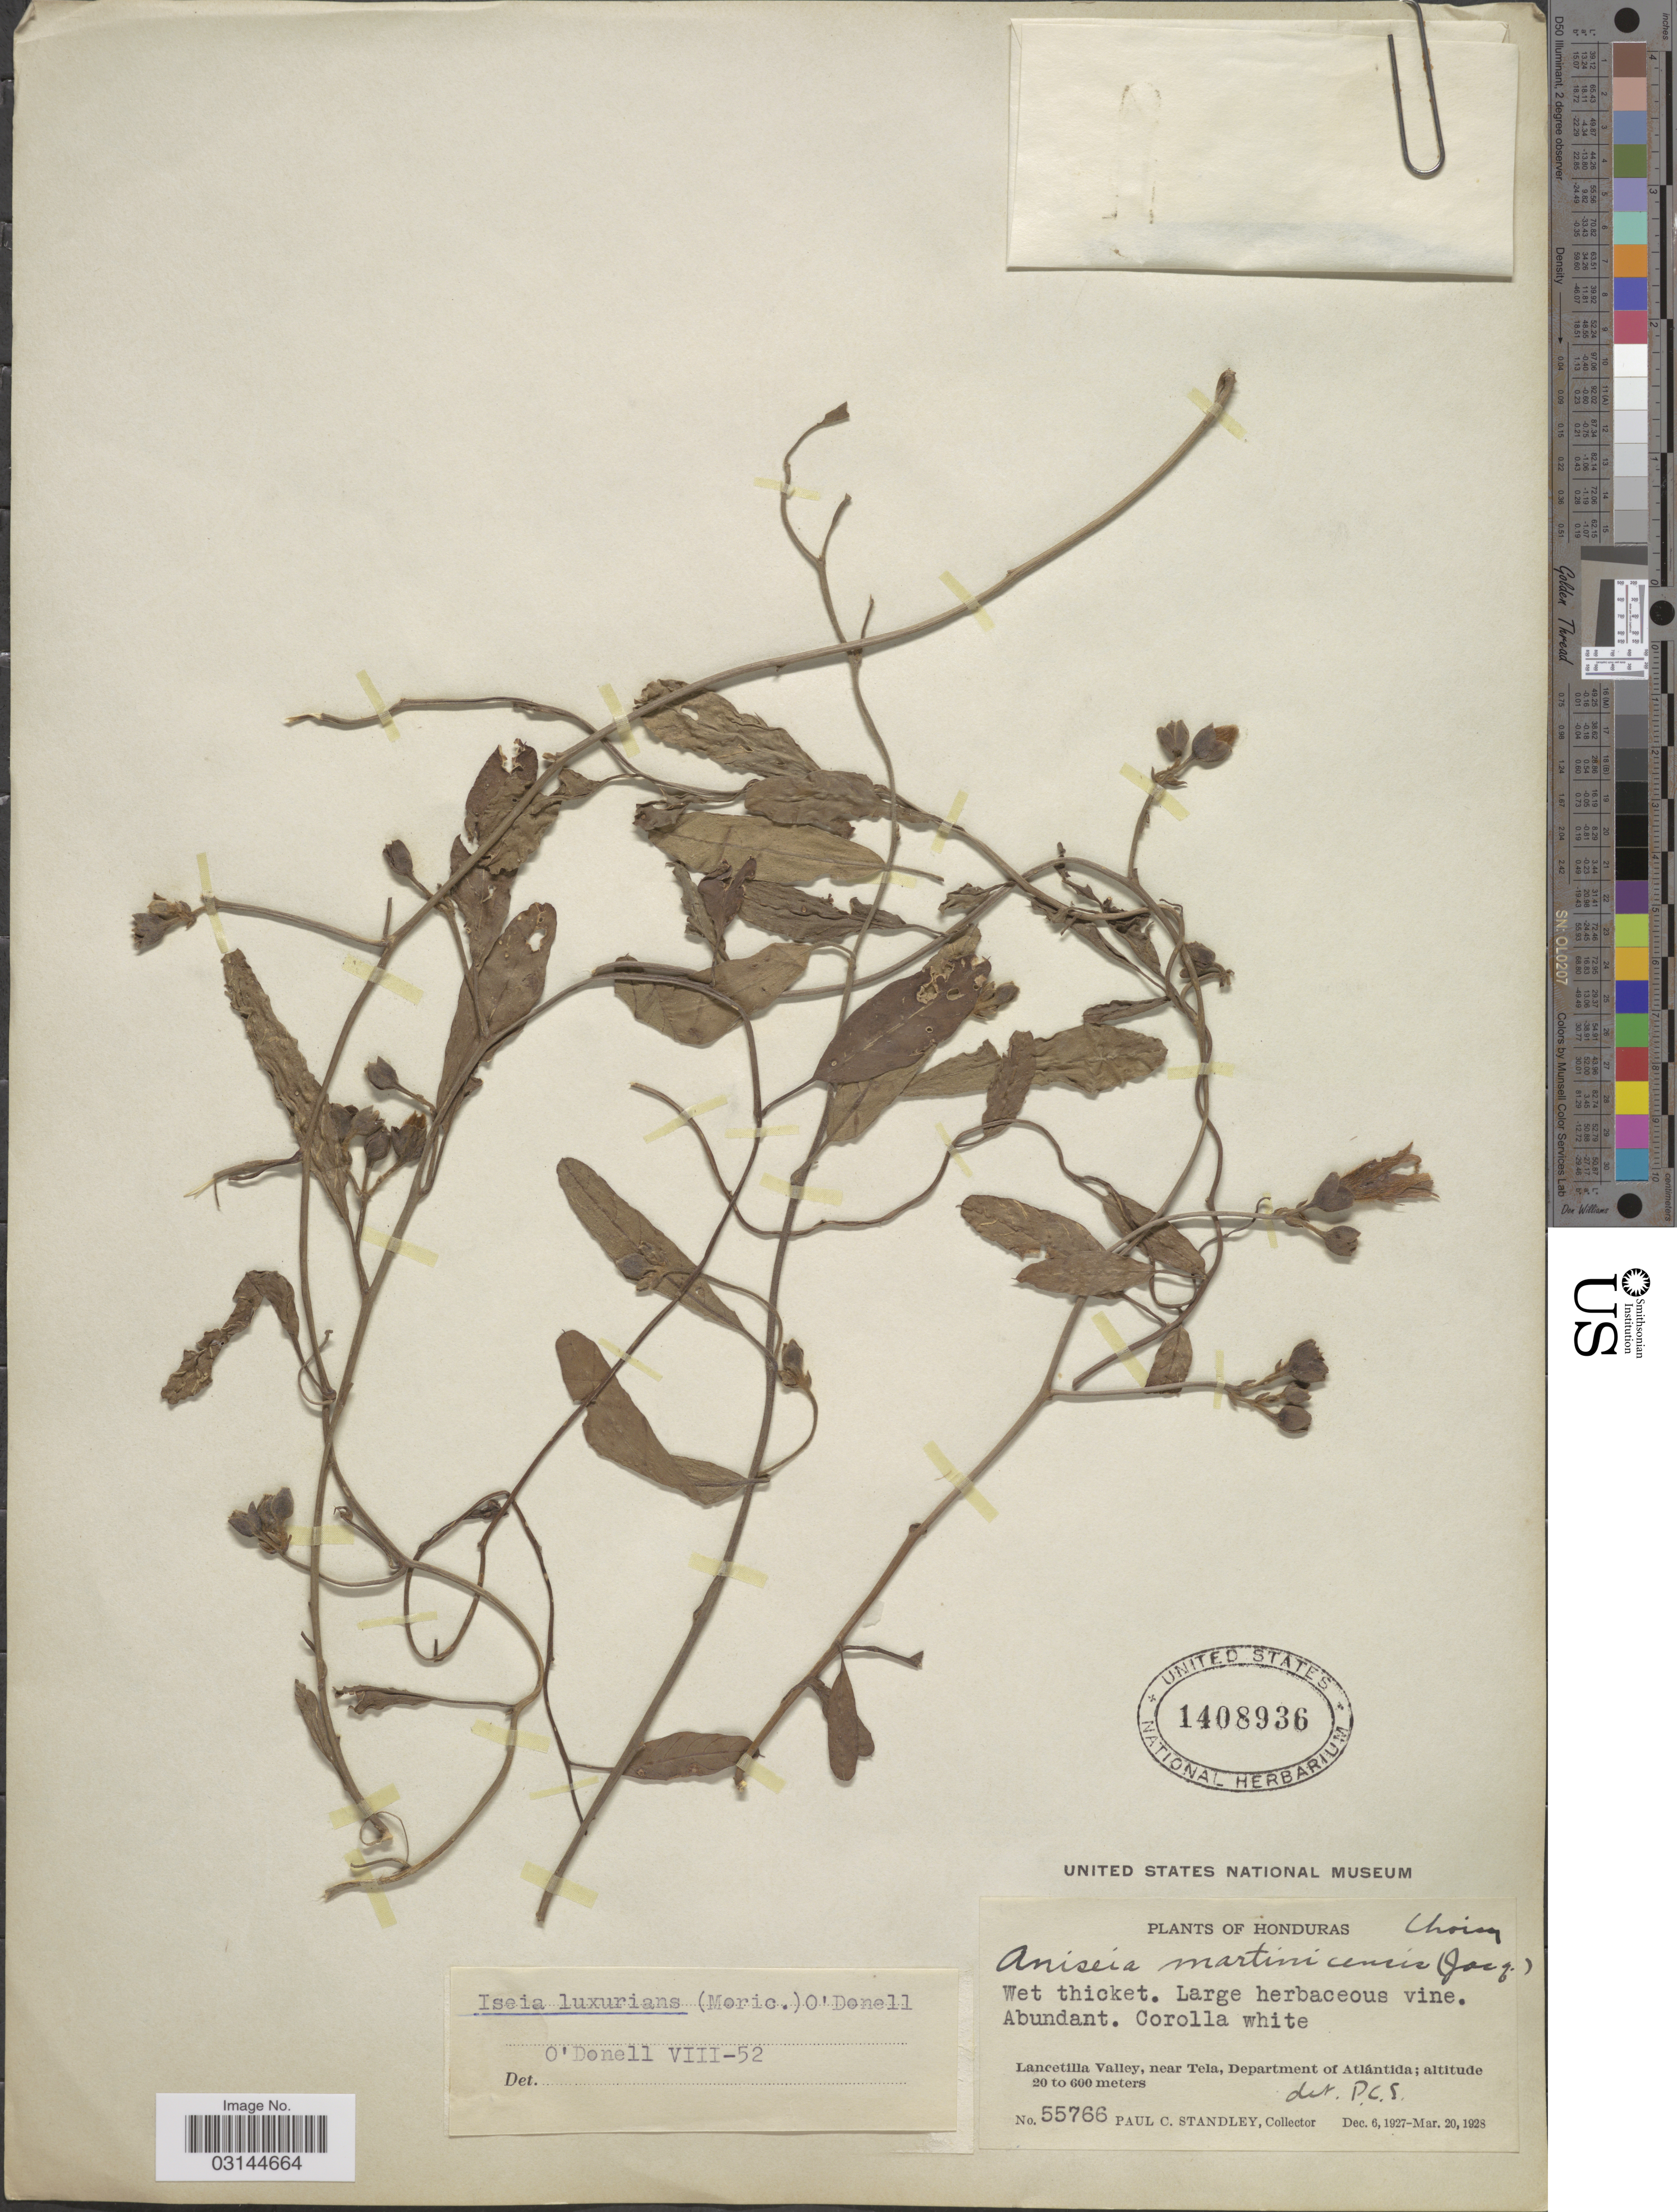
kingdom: Plantae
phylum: Tracheophyta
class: Magnoliopsida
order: Solanales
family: Convolvulaceae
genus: Aniseia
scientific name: Aniseia luxurians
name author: (Moric.) Athiê-Souza & Buril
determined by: Strong, Mark T., (BOT), Smithsonian Institution - National Museum of Natural History (UNITED STATES)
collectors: P. C. Standley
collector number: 55766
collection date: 1927-12-06/1928-03-20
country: Honduras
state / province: Atlántida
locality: Lancetilla Valley, near Tela, Department of Atlántida.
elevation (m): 20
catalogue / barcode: US 1408936